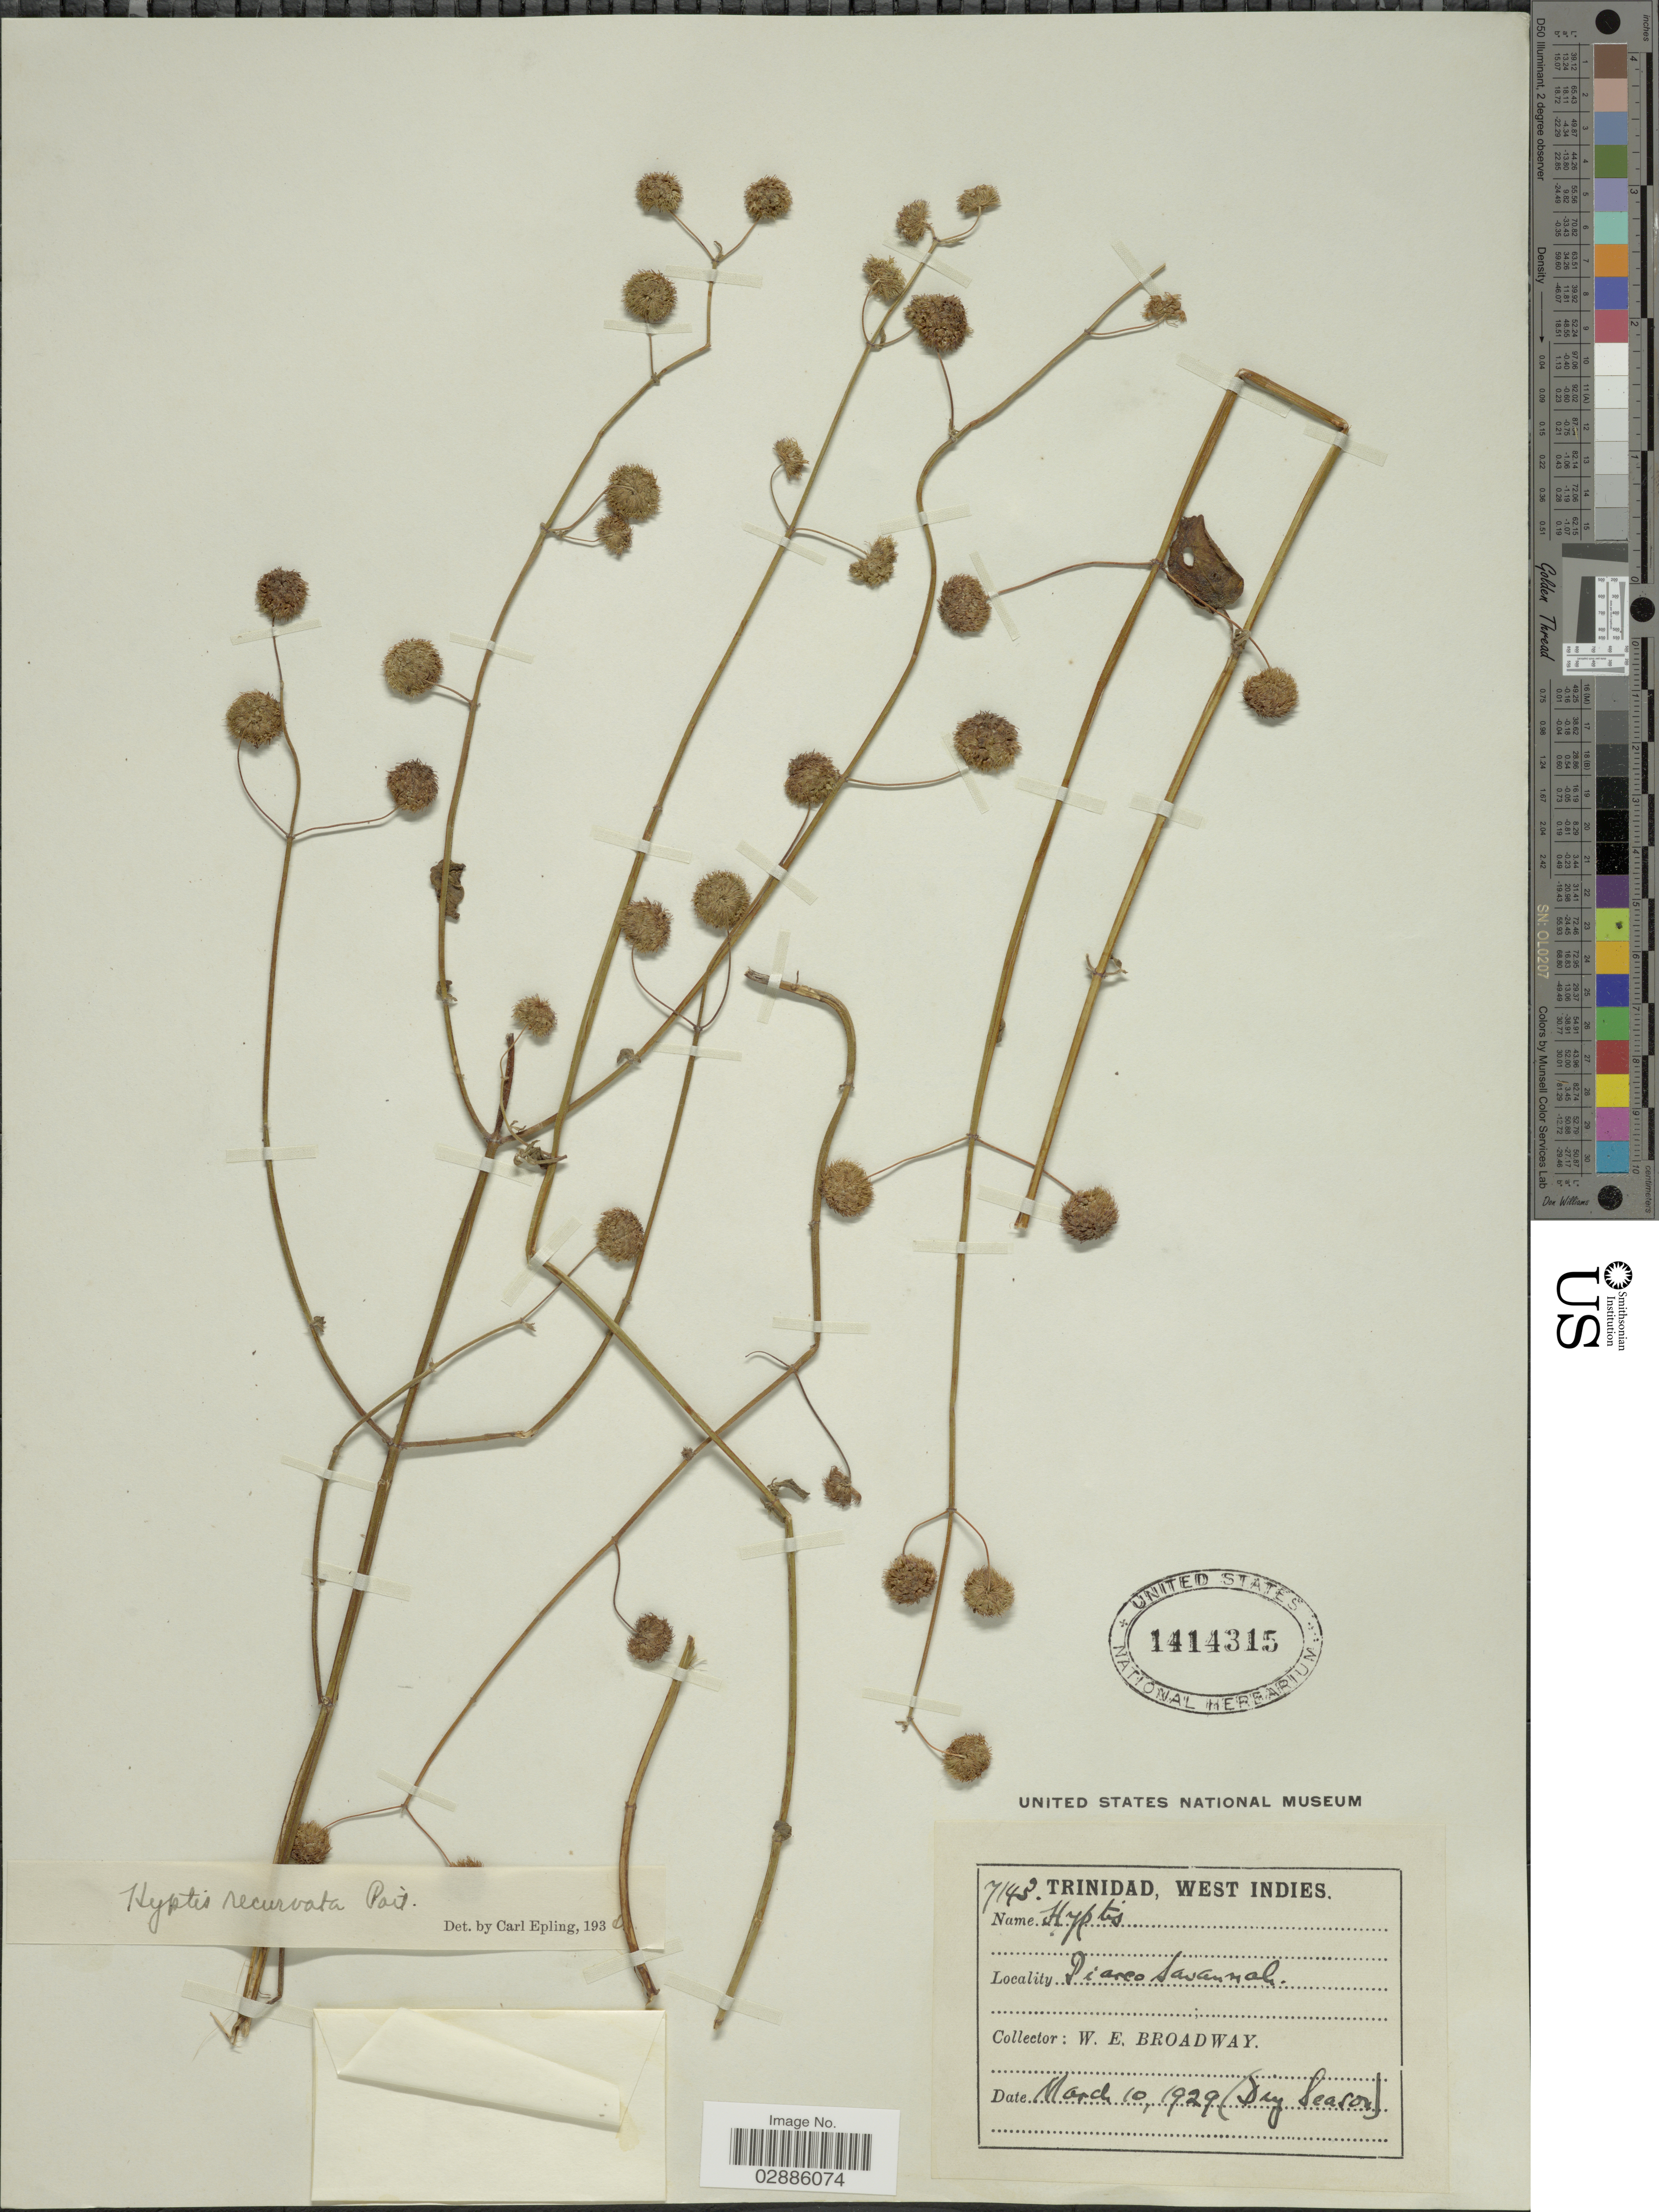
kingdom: Plantae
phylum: Tracheophyta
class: Magnoliopsida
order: Lamiales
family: Lamiaceae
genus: Hyptis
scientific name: Hyptis recurvata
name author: Poit.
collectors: W. E. Broadway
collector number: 7143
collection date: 1929-03-10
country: Trinidad and Tobago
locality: West Indies, Piarco Savannah.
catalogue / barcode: US 1414315